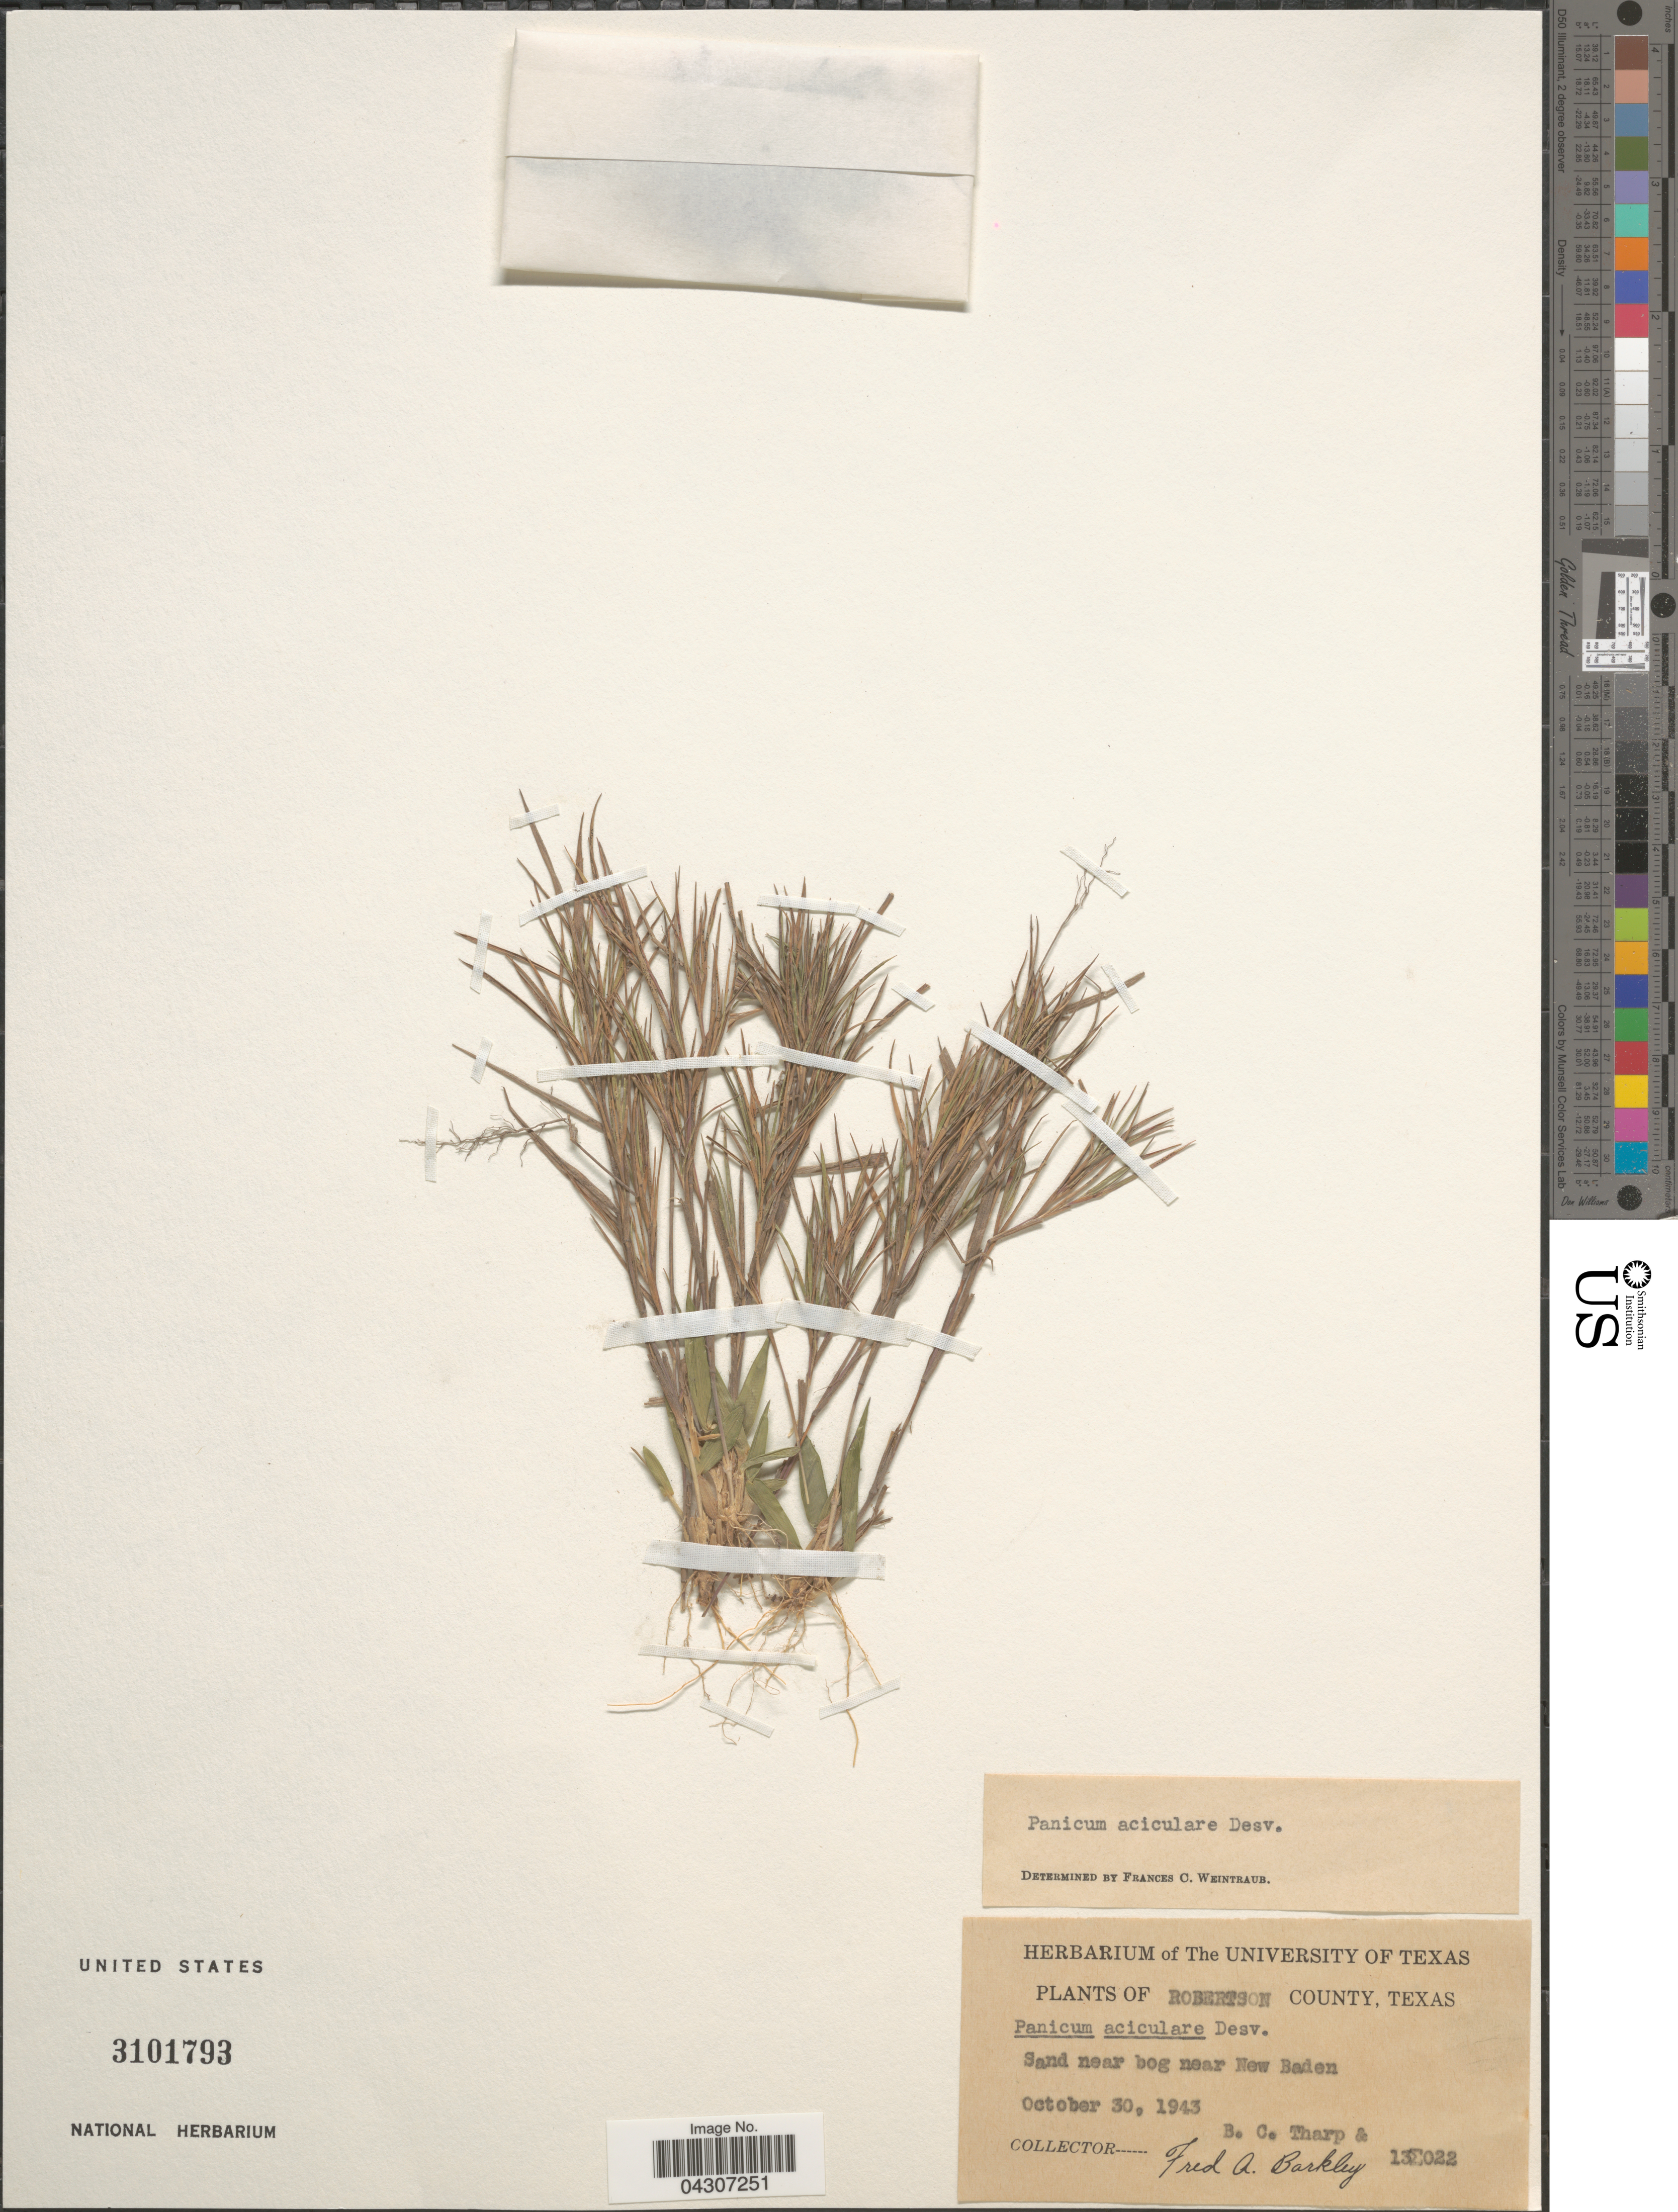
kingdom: Plantae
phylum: Tracheophyta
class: Liliopsida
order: Poales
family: Poaceae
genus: Dichanthelium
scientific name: Dichanthelium aciculare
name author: (Desv. ex Poir.) Gould & C.A. Clark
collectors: B. C. Tharp & F. A. Barkley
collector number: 13Ʃ022*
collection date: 1943-10-30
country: United States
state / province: Texas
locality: Robertson County. Sand near bog near New Baden.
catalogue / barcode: US 3101793